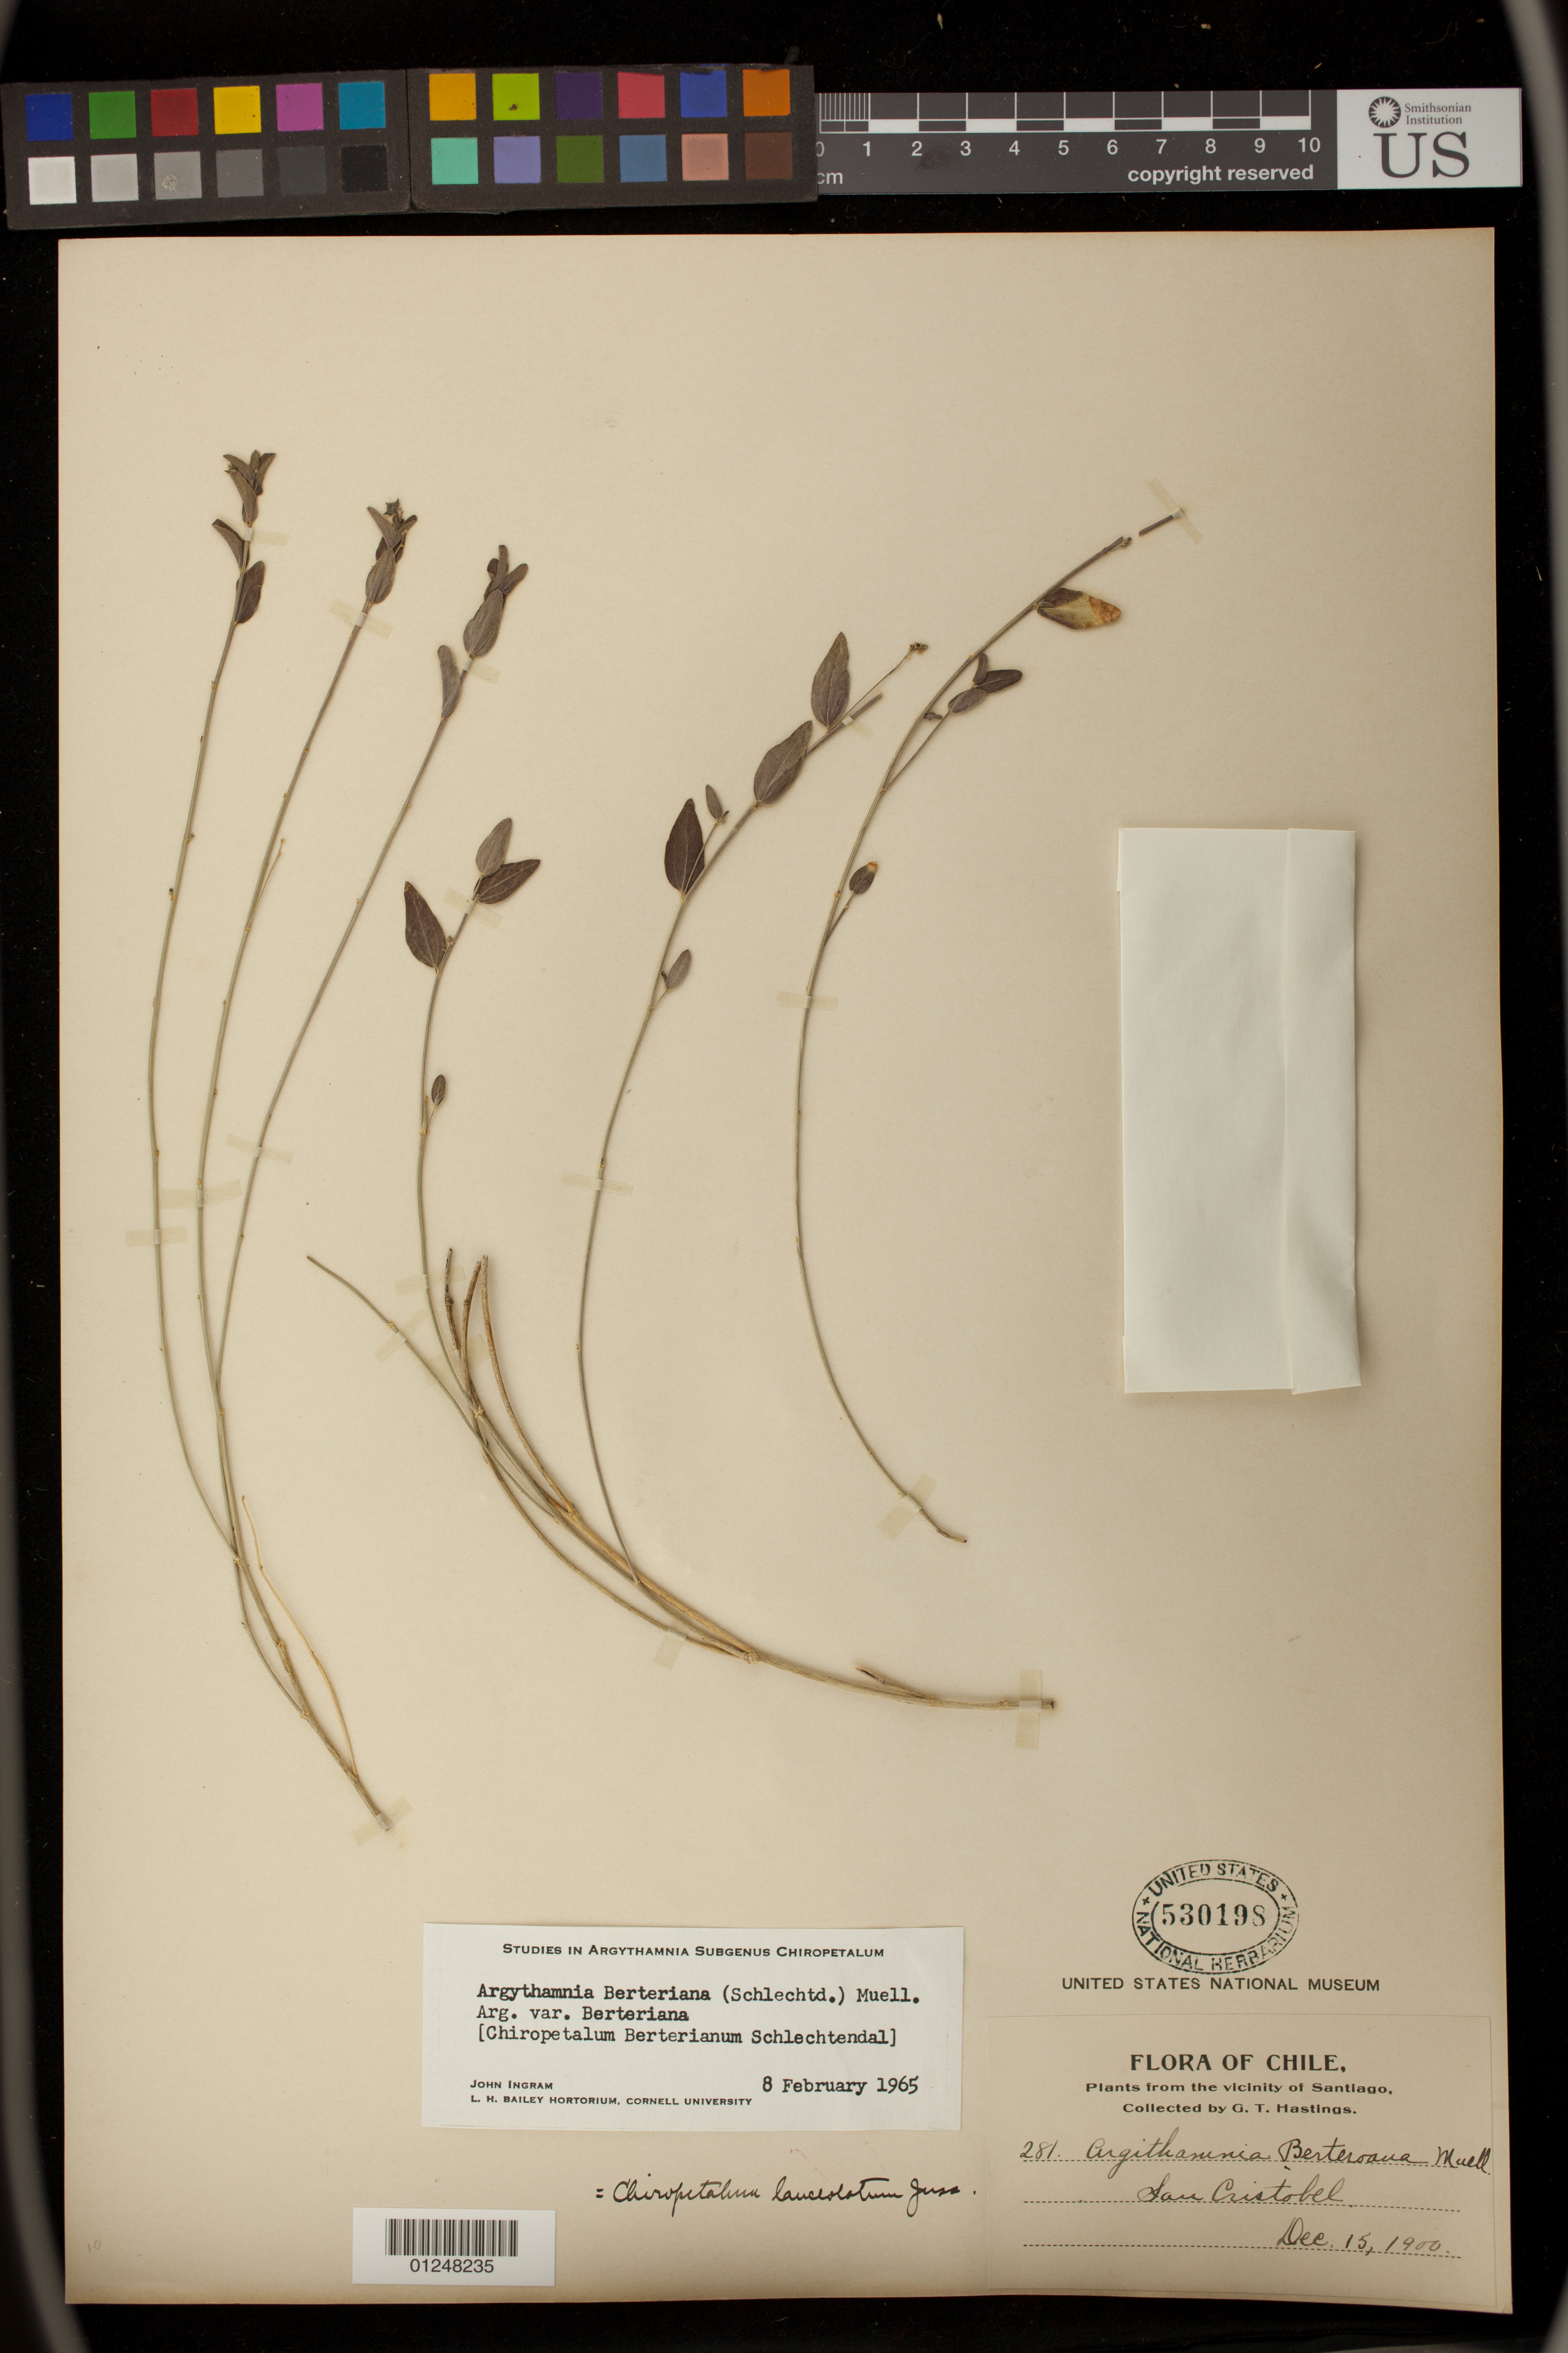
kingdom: Plantae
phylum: Tracheophyta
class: Magnoliopsida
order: Malpighiales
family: Euphorbiaceae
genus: Argythamnia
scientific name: Argythamnia berteroana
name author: (Schltdl.) Müll. Arg.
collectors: G. Hastings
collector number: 281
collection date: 1900-12-15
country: Chile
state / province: Región Metropolitana (RM)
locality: San Cristobel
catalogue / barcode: US 530198